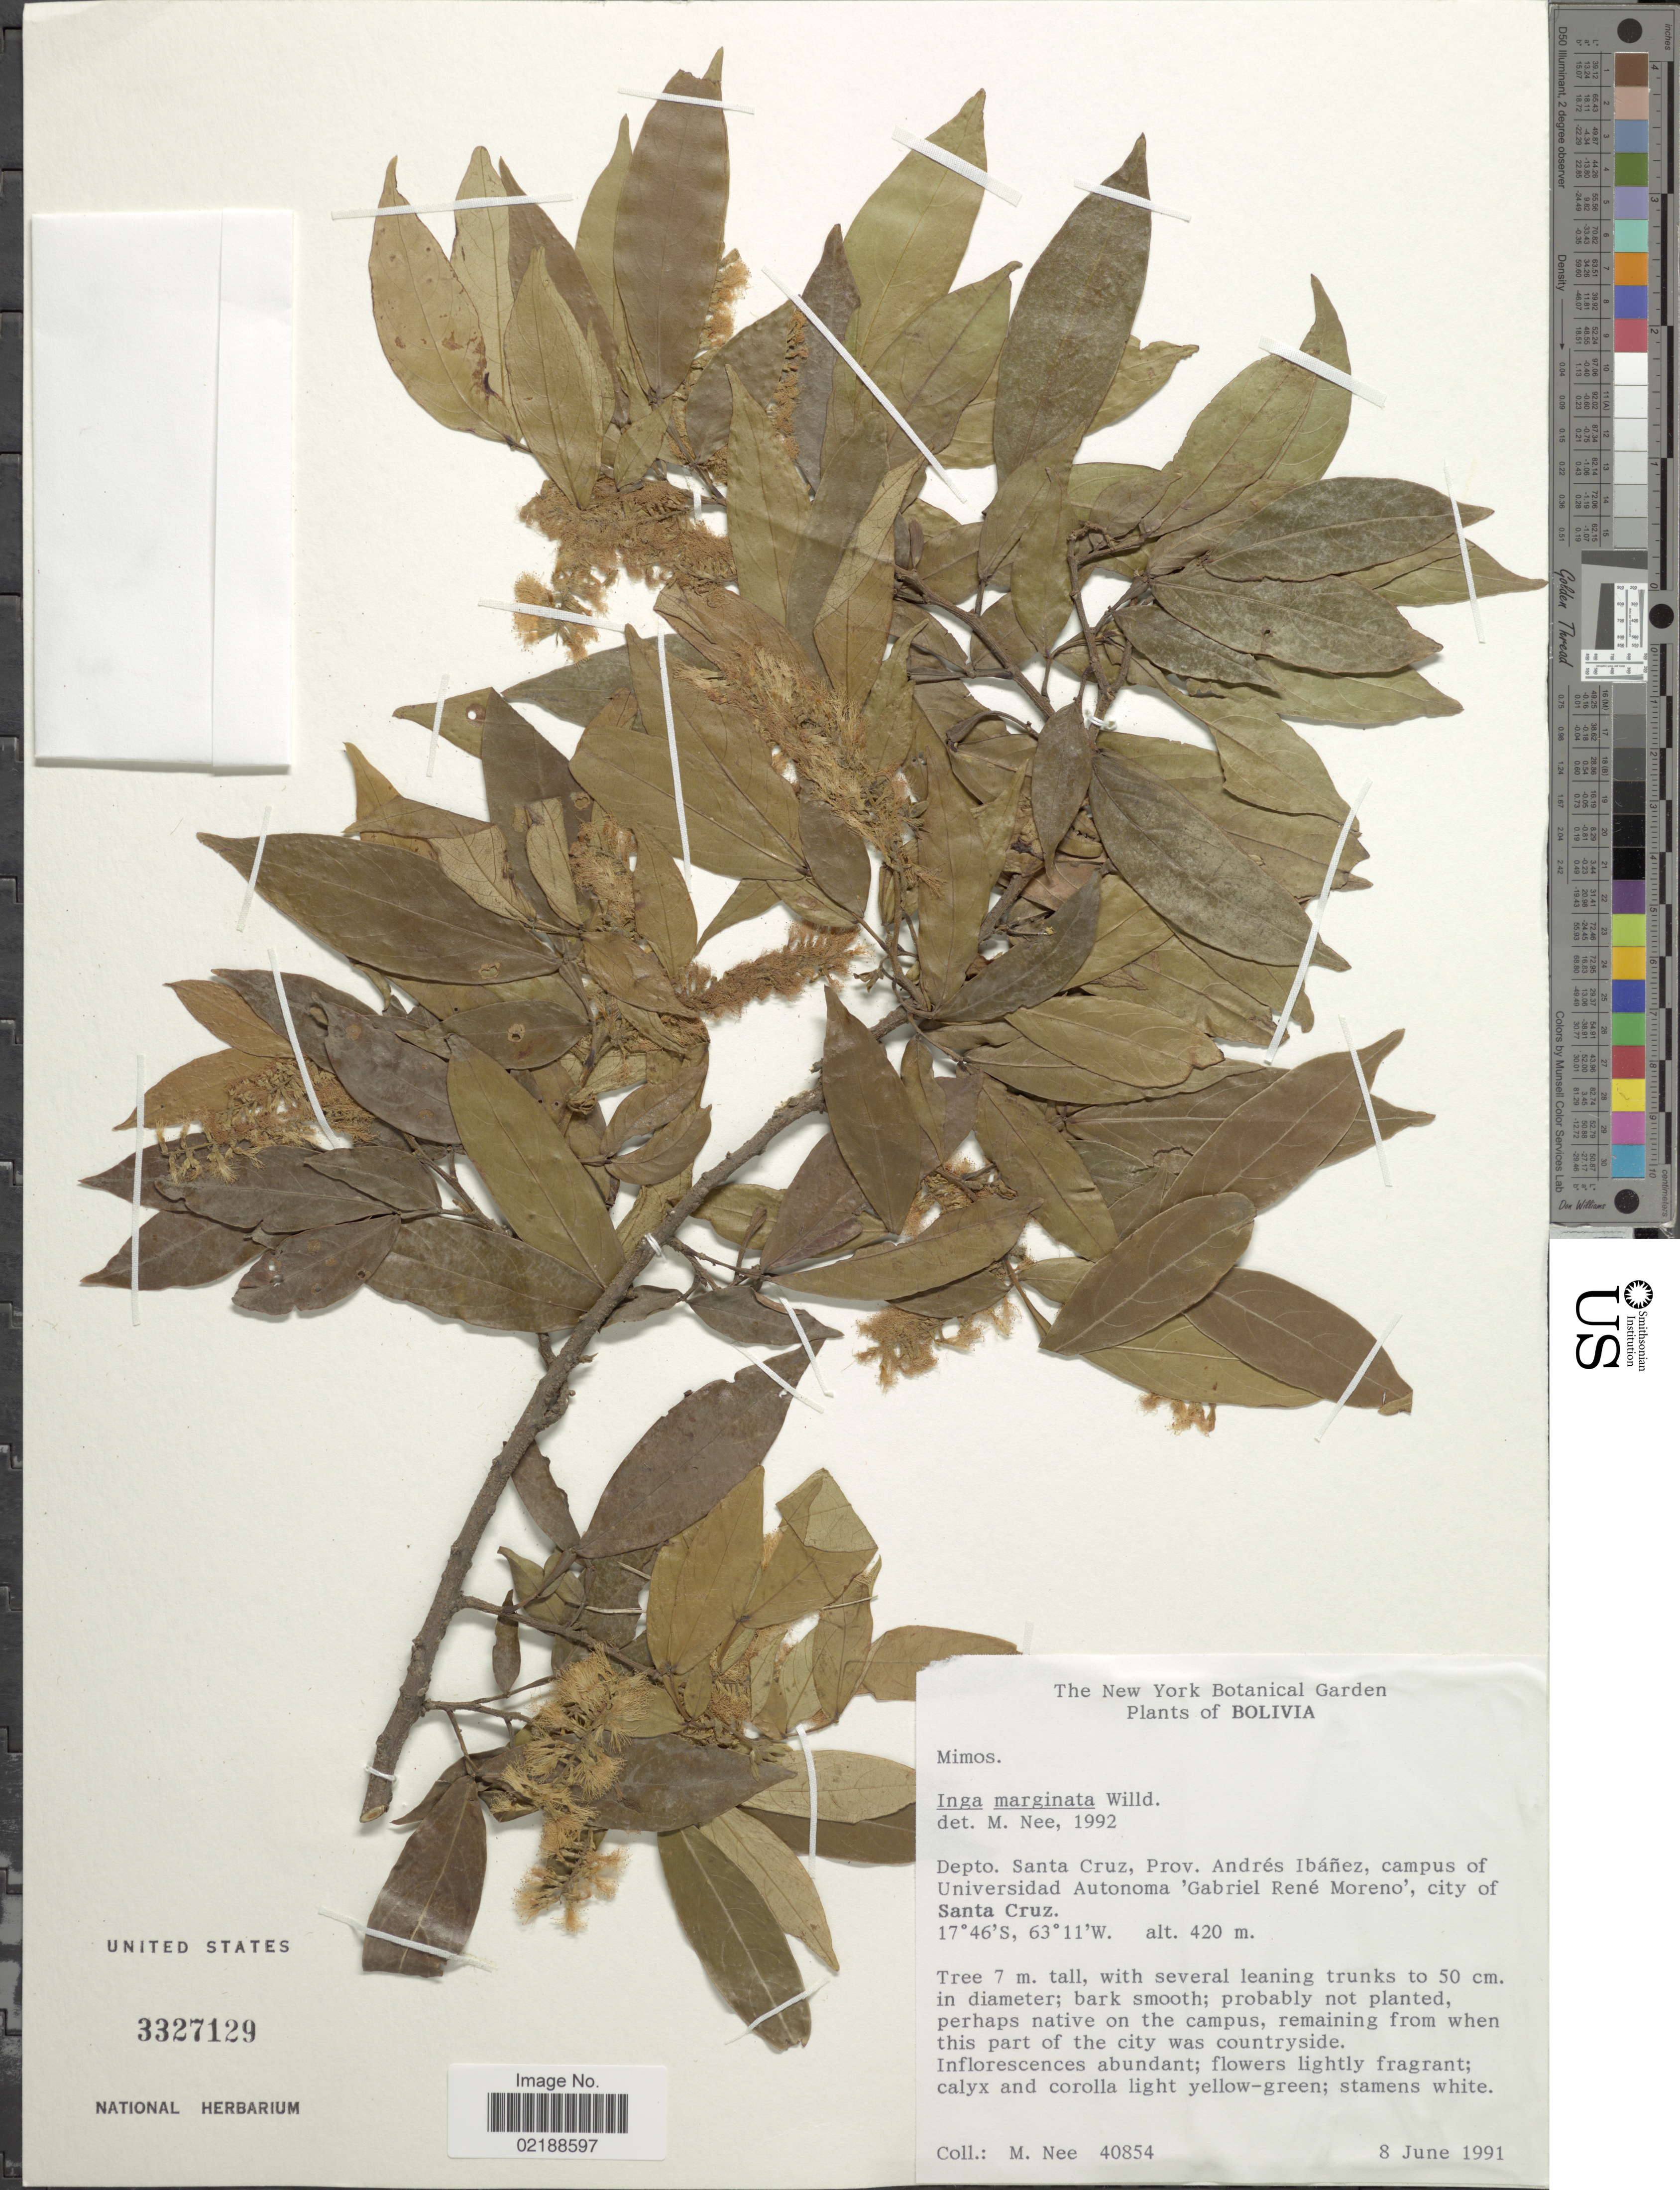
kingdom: Plantae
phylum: Tracheophyta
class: Magnoliopsida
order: Fabales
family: Fabaceae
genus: Inga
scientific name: Inga marginata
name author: Willd.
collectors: M. Nee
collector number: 40854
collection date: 1991-06-08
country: Bolivia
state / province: Santa Cruz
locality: Depto Santa Cruz, Prov. Andrés Ibáñez, ,campus of Universidad Autonoma 'Gabriel René Moreno', city of Santa Cruz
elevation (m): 420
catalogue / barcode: US 3327129